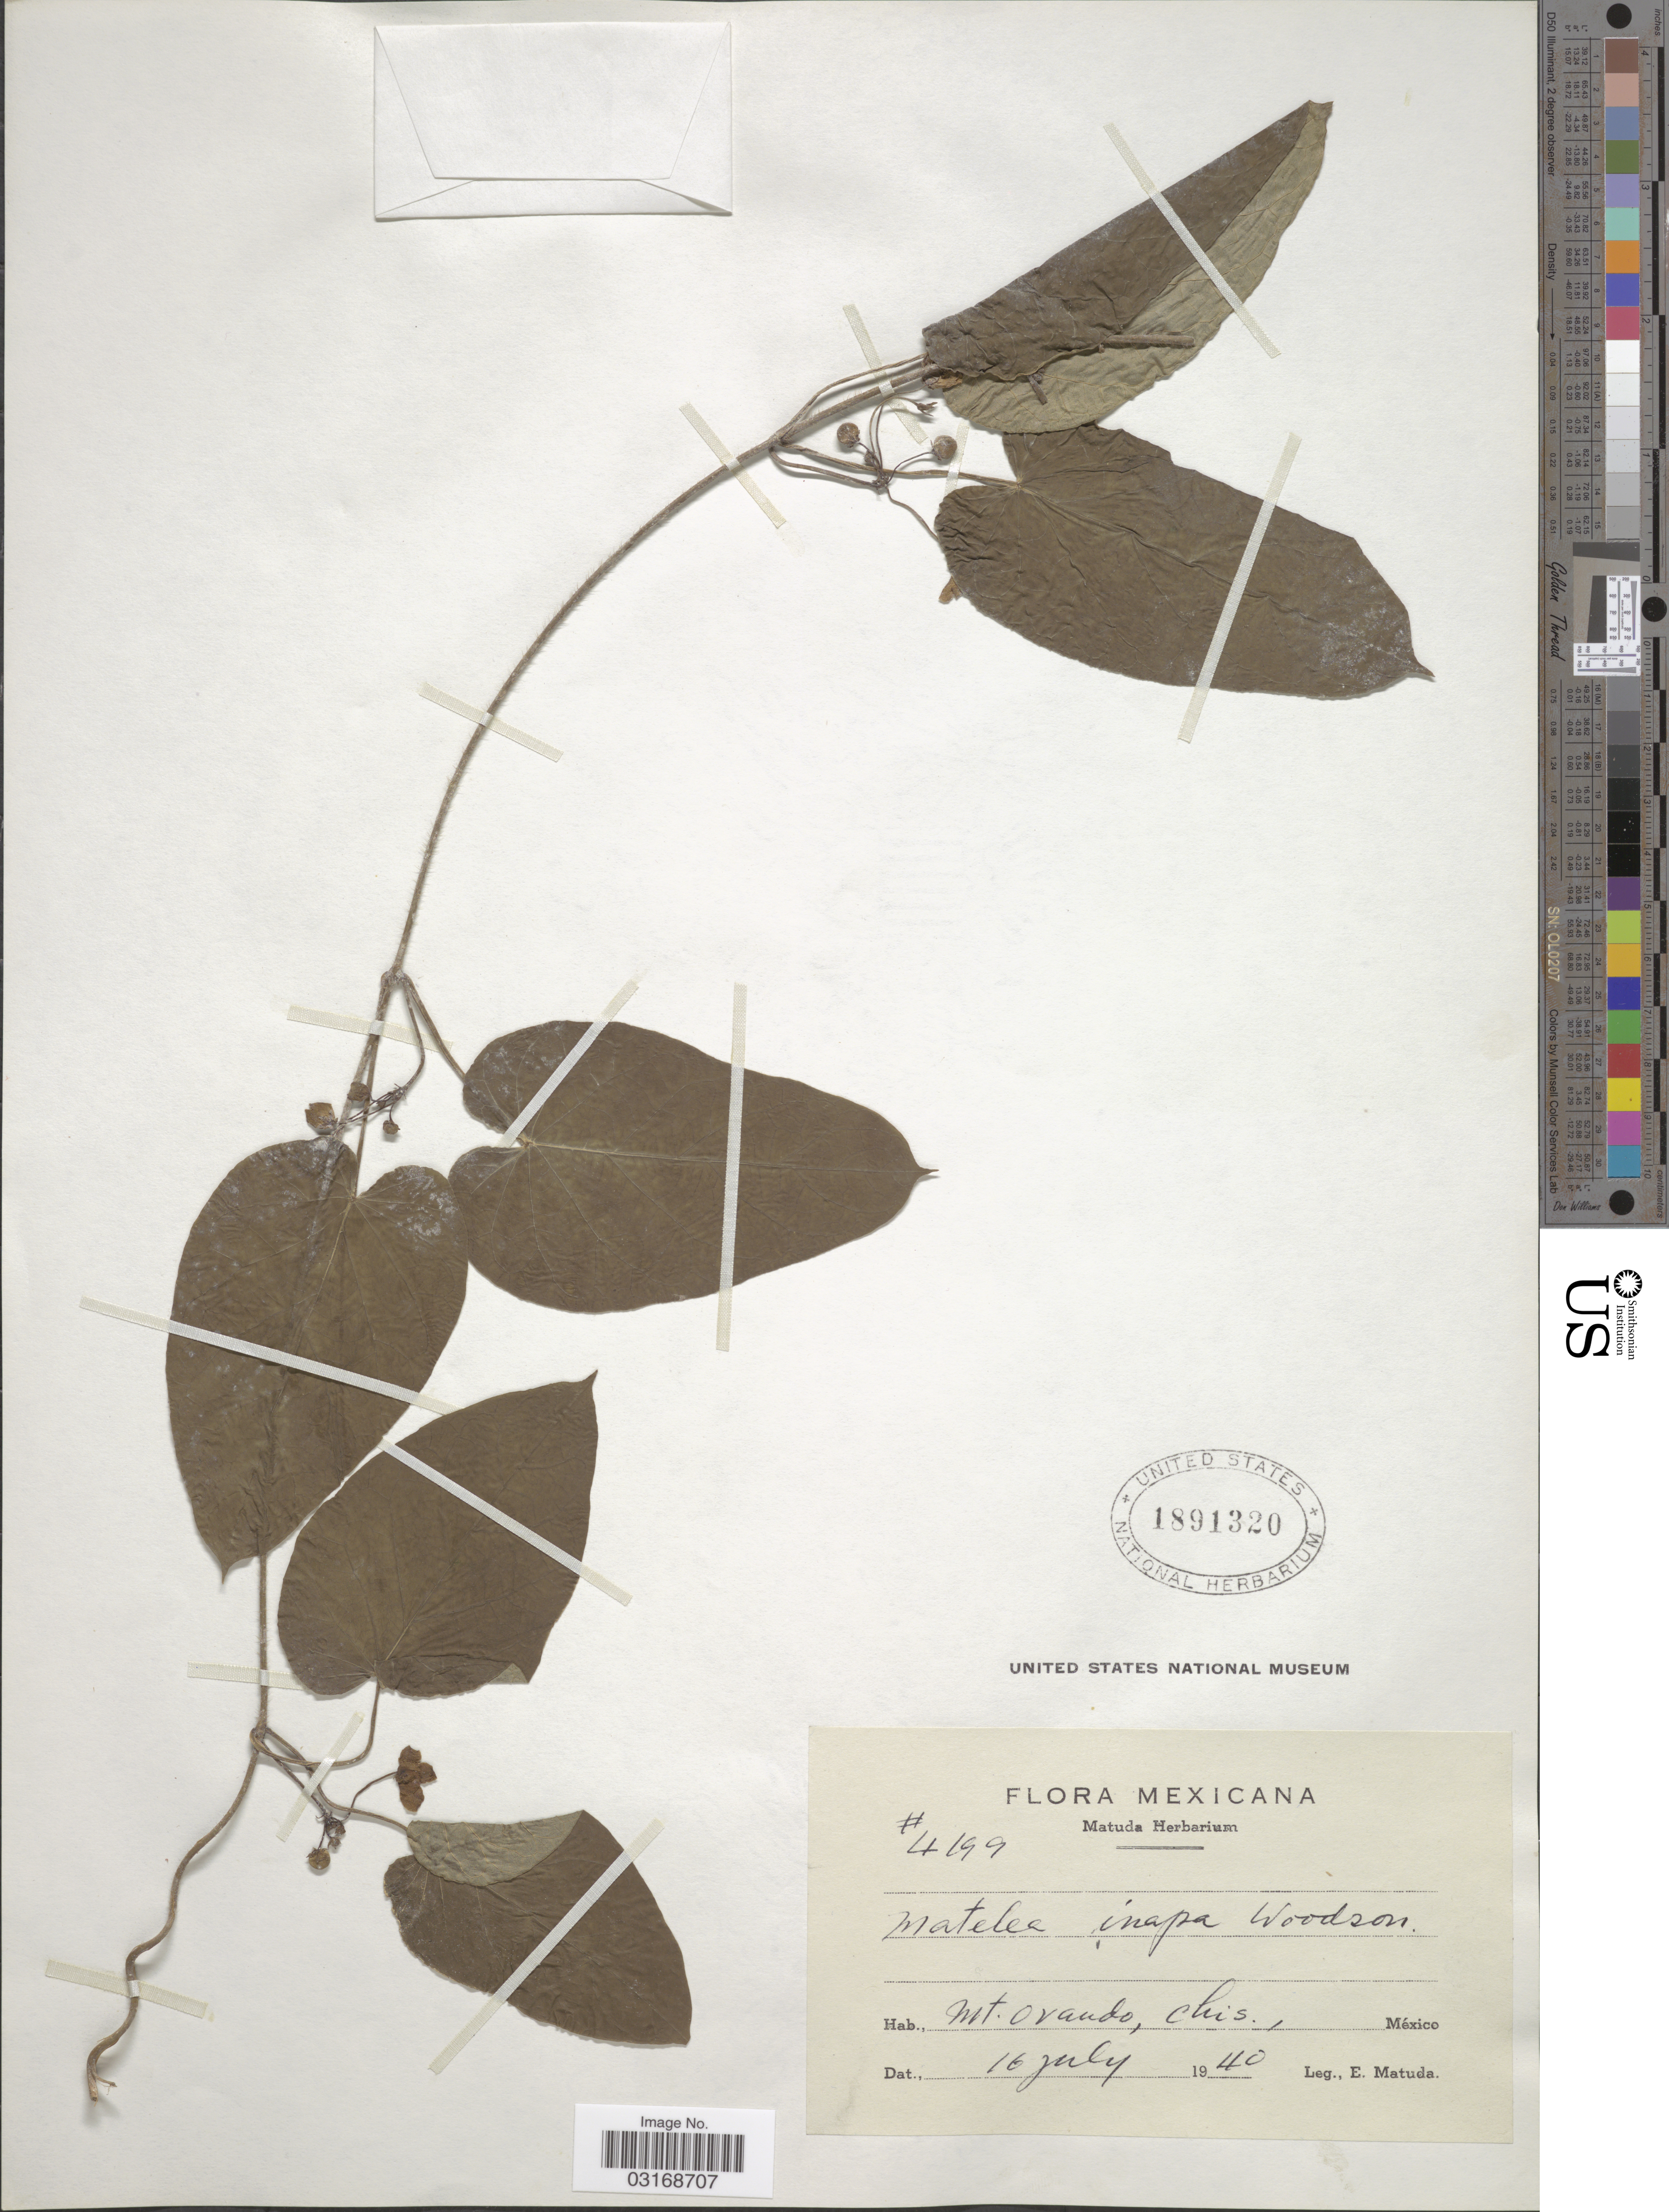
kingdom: Plantae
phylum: Tracheophyta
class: Magnoliopsida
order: Gentianales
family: Apocynaceae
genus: Matelea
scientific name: Matelea inops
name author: Woodson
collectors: E. Matuda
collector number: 4199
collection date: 1940-07-16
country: Mexico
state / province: Chiapas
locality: Mt. Ovando, Chis.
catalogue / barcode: US 1891320